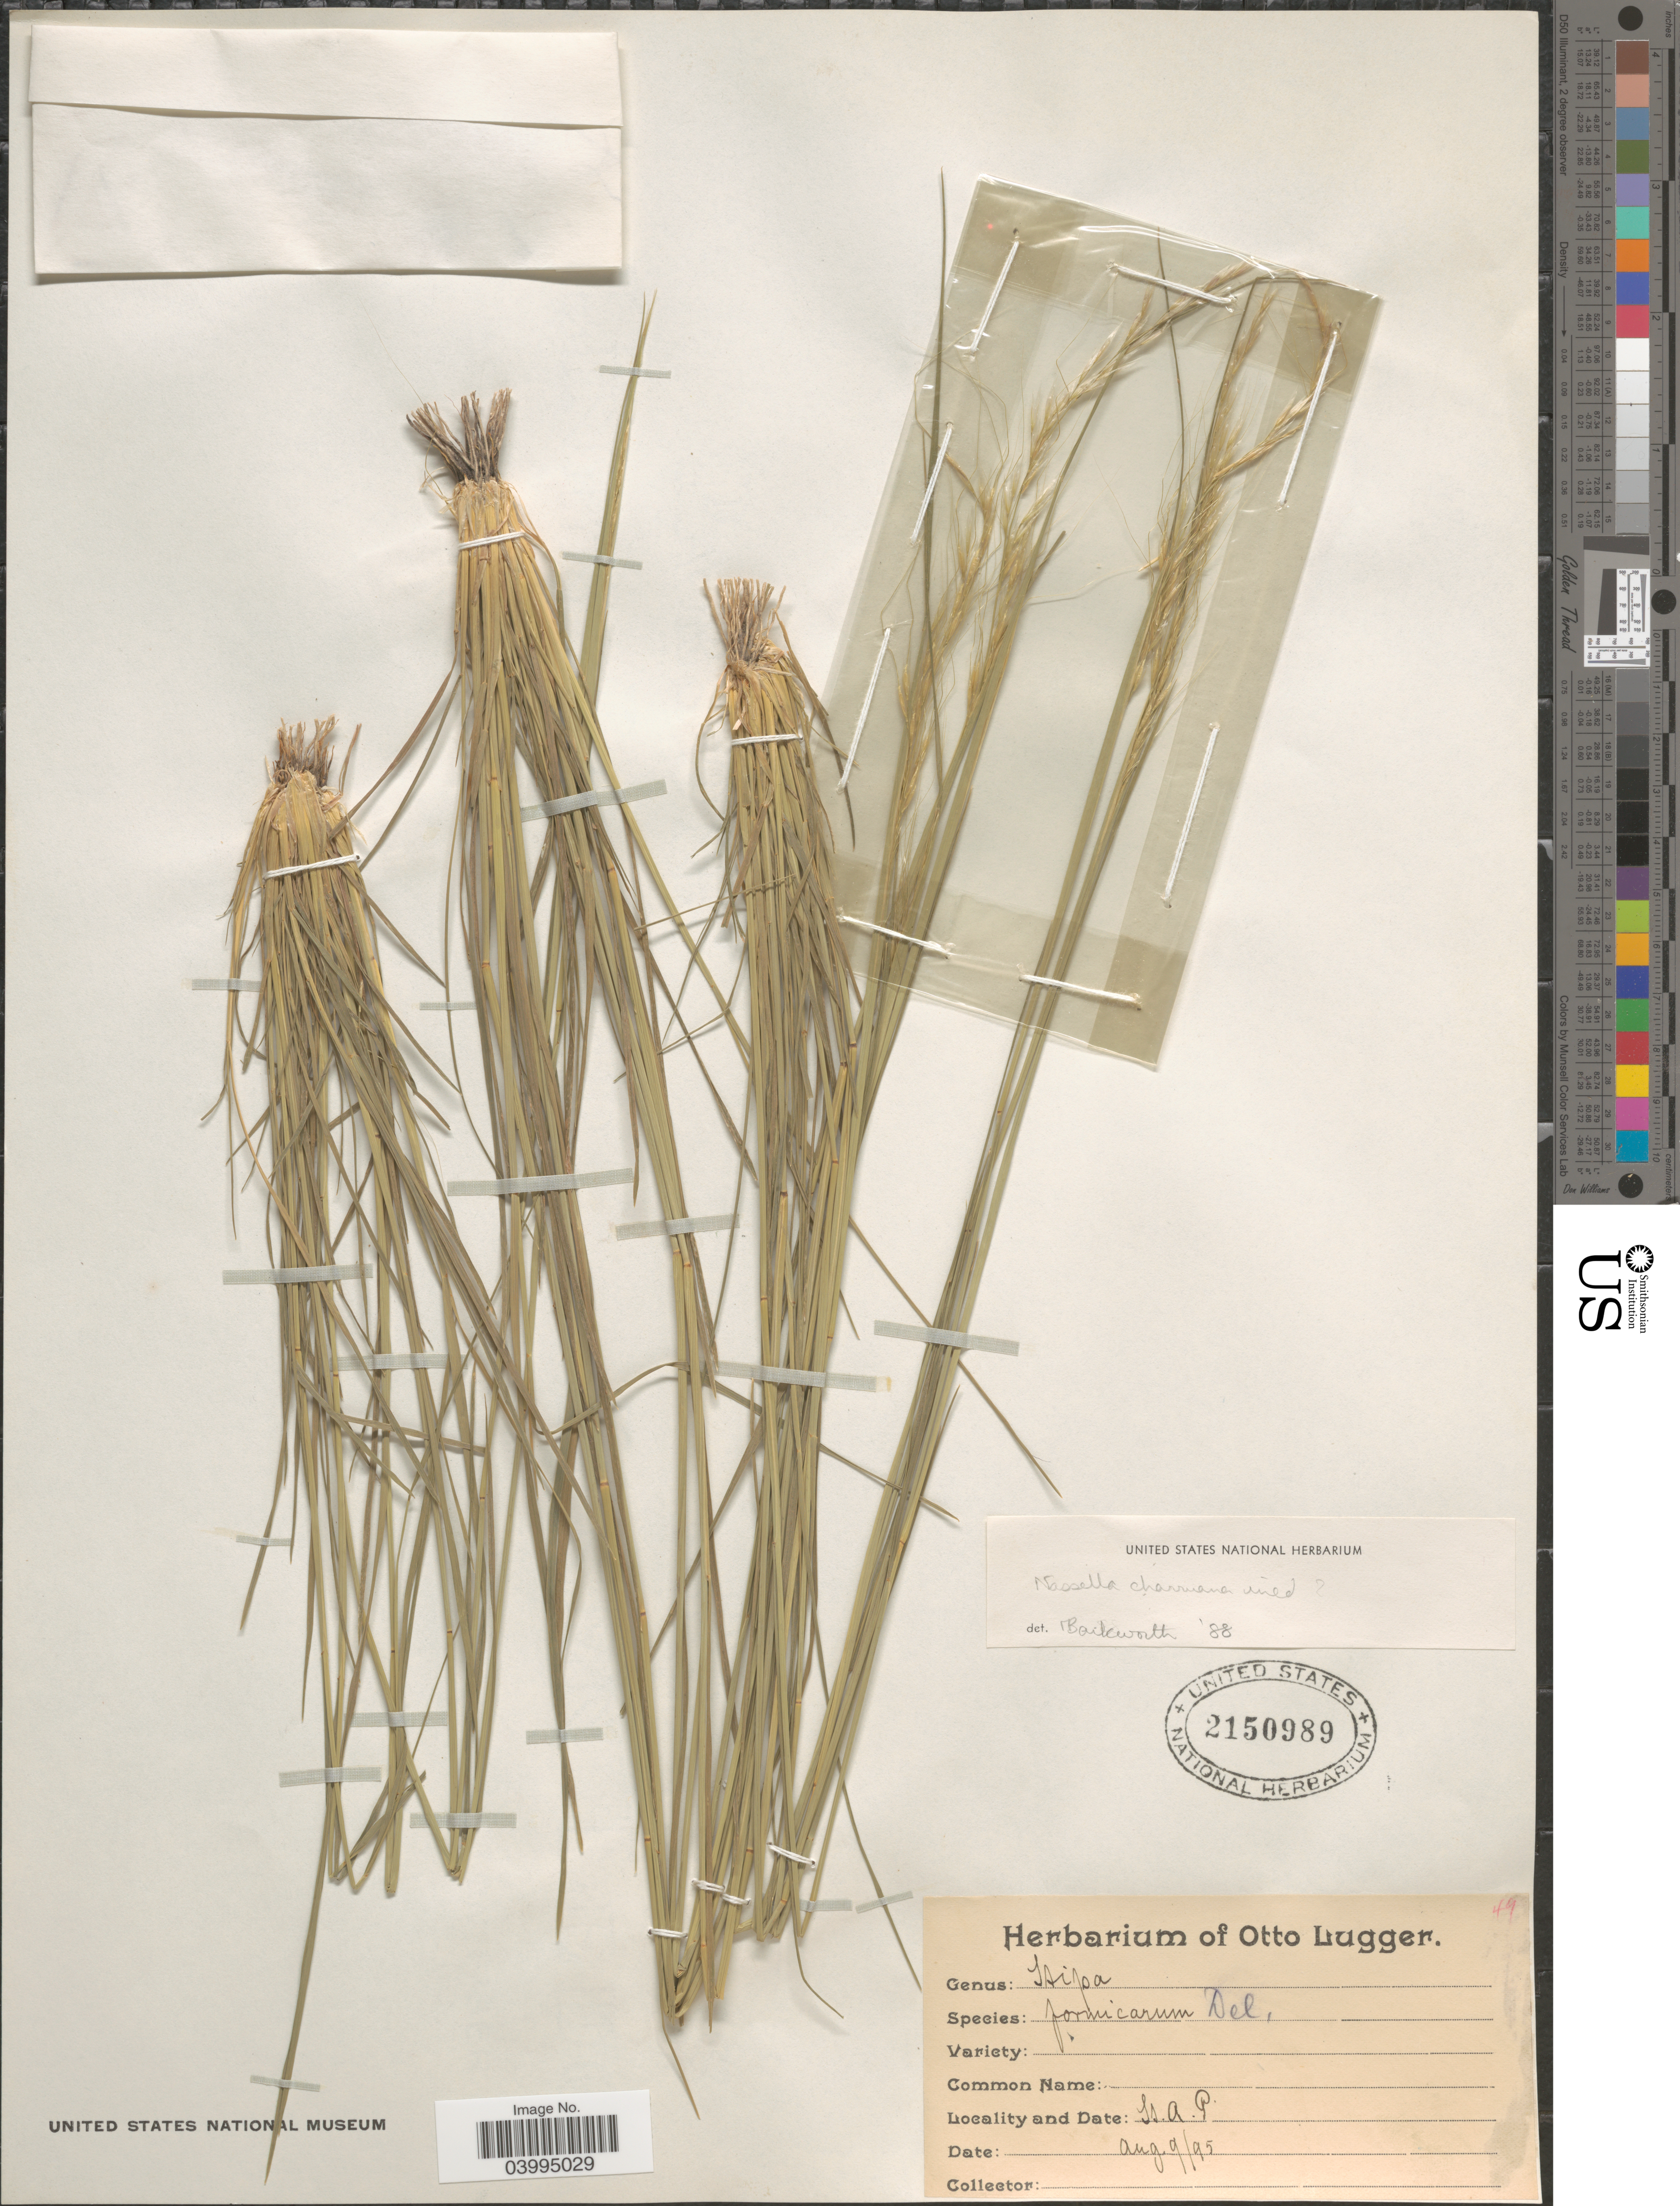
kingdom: Plantae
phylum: Tracheophyta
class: Liliopsida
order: Poales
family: Poaceae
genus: Nassella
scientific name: Nassella charruana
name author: (Arechav.) Barkworth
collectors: Ex herb. Otto Lagger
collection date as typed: Transcribed d/m/y: 9/8/95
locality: Is. A. P.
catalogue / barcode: US 2150989